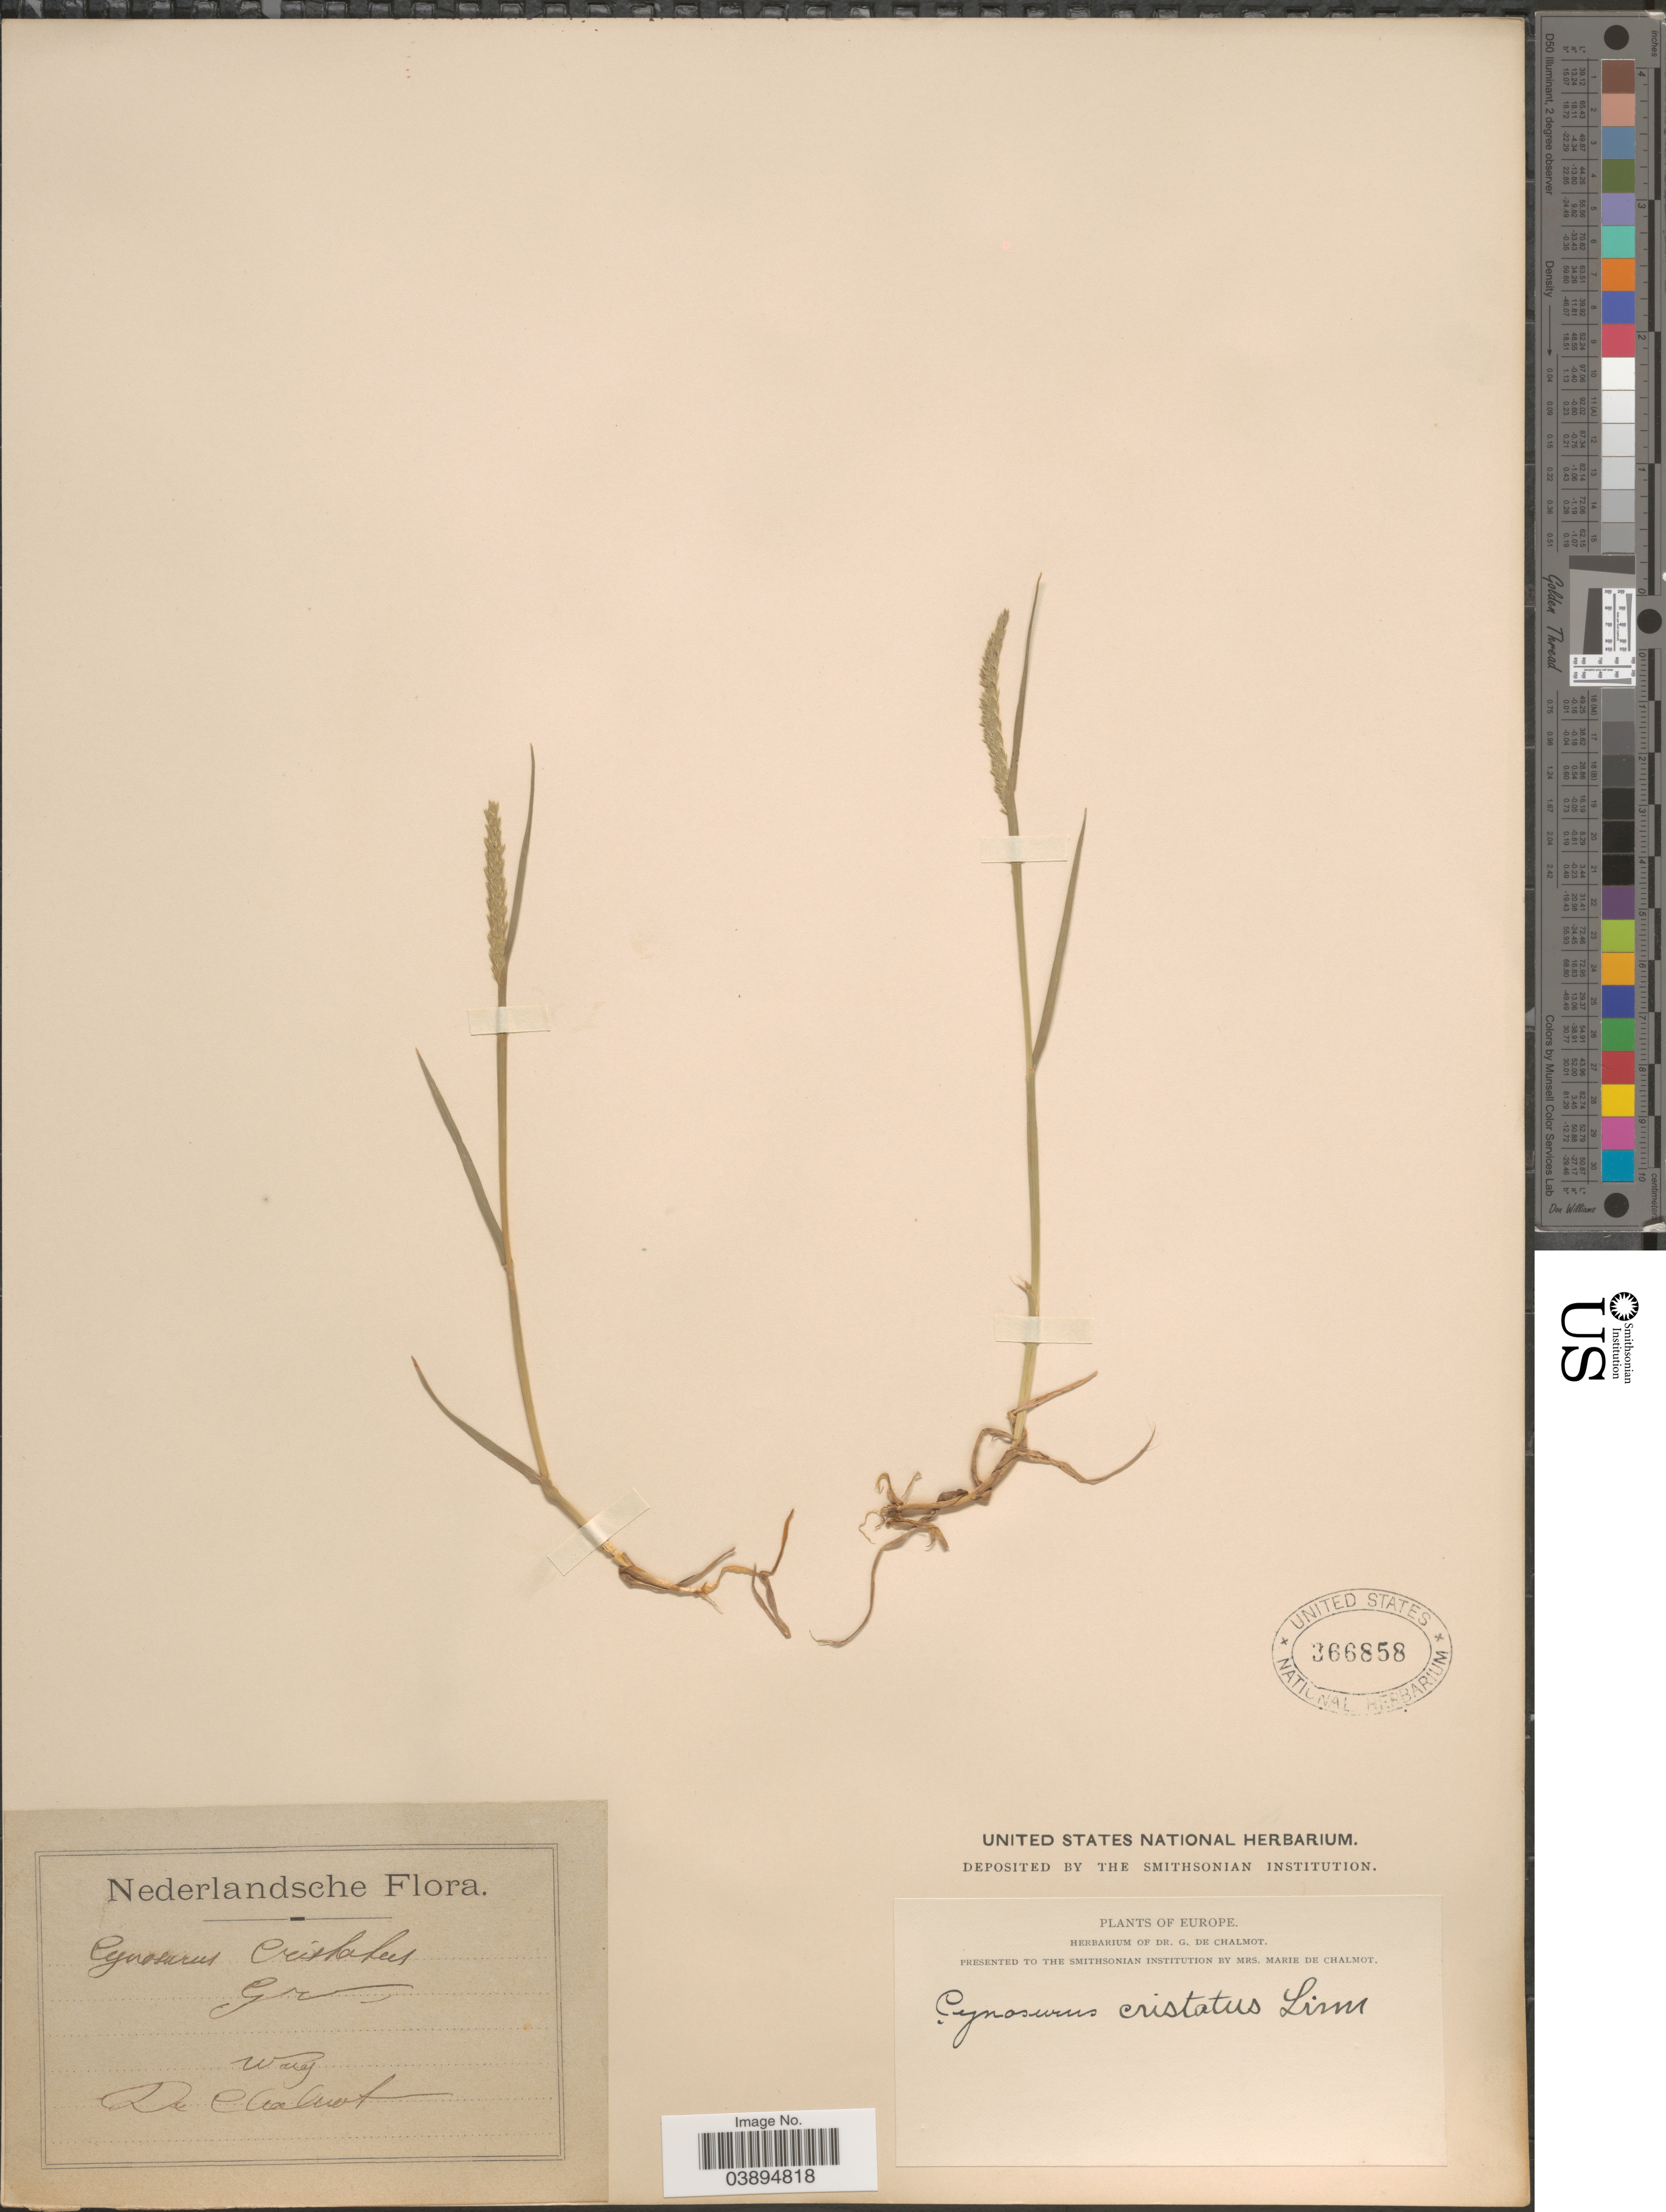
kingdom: Plantae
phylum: Tracheophyta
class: Liliopsida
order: Poales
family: Poaceae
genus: Cynosurus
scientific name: Cynosurus cristatus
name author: L.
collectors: G. de Chalmot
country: Netherlands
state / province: Gelderland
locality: Nederlandsche. Wag.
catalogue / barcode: US 366858